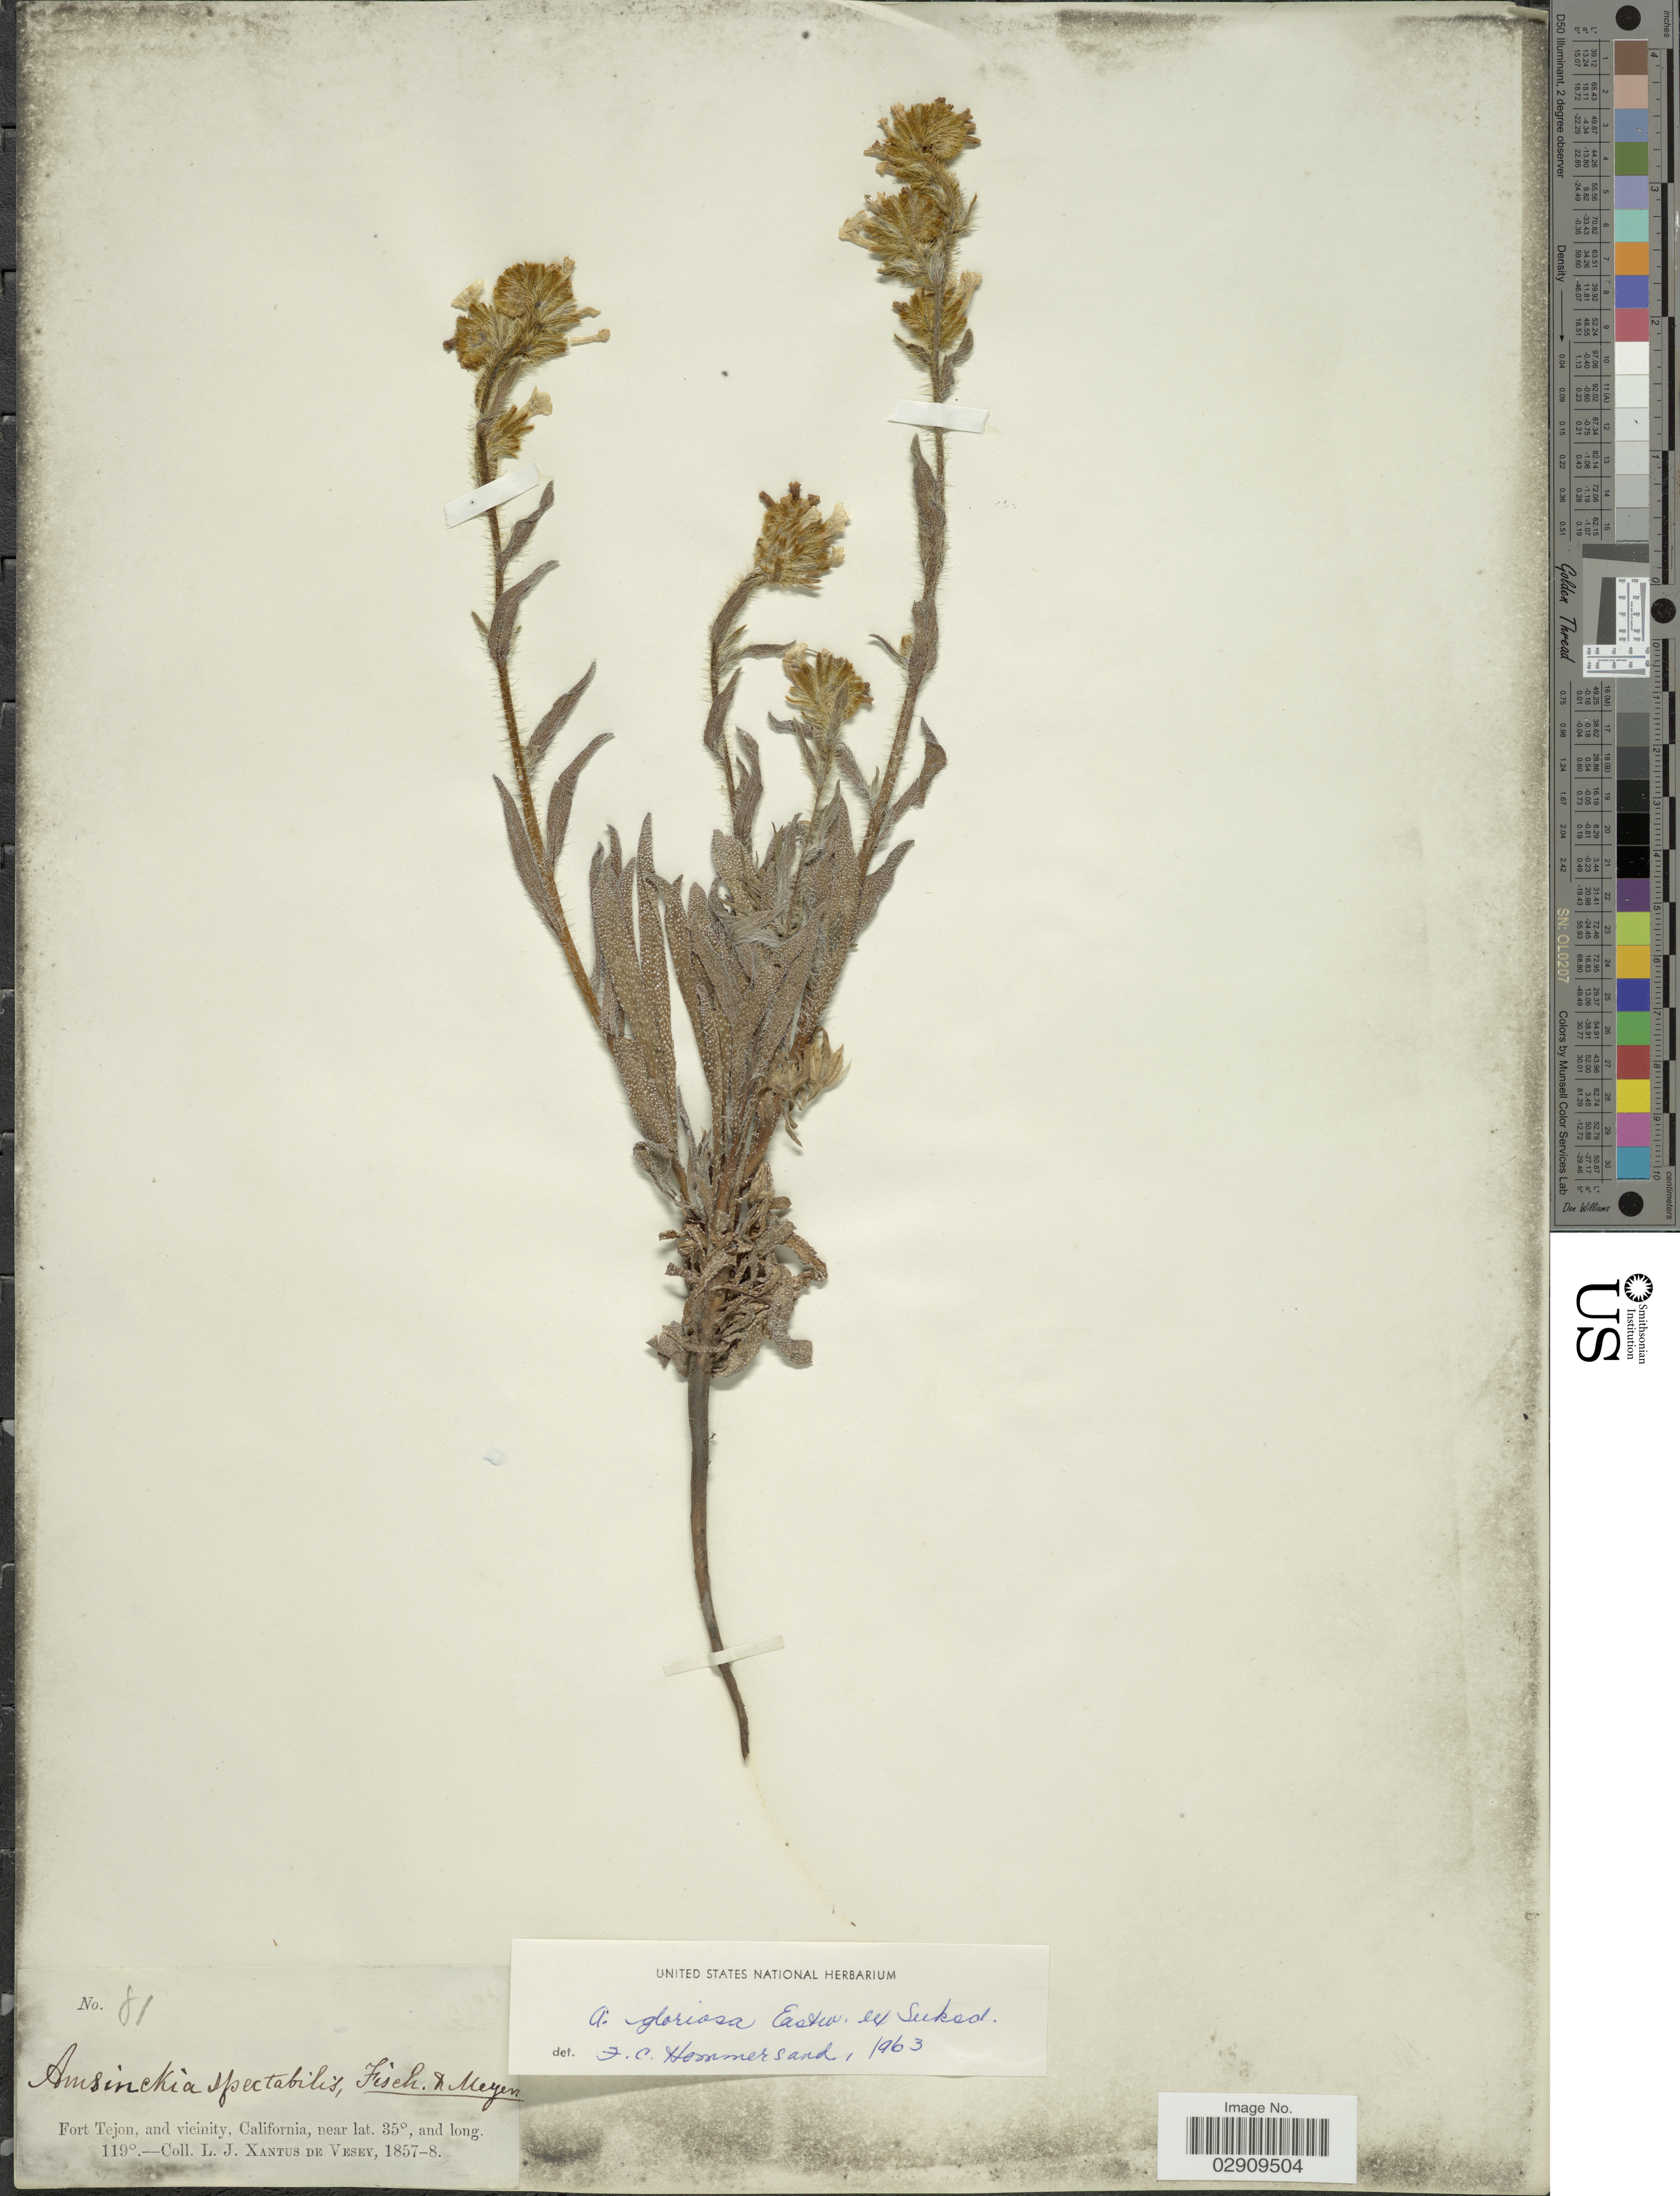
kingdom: Plantae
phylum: Tracheophyta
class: Magnoliopsida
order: Boraginales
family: Boraginaceae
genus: Amsinckia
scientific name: Amsinckia tessellata var. gloriosa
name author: (Eastw. ex Suksd.) Hoover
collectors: L. Xantus de Vesey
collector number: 81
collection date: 1857/1858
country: United States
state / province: California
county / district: Kern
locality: Fort Tejon, and vicinity.